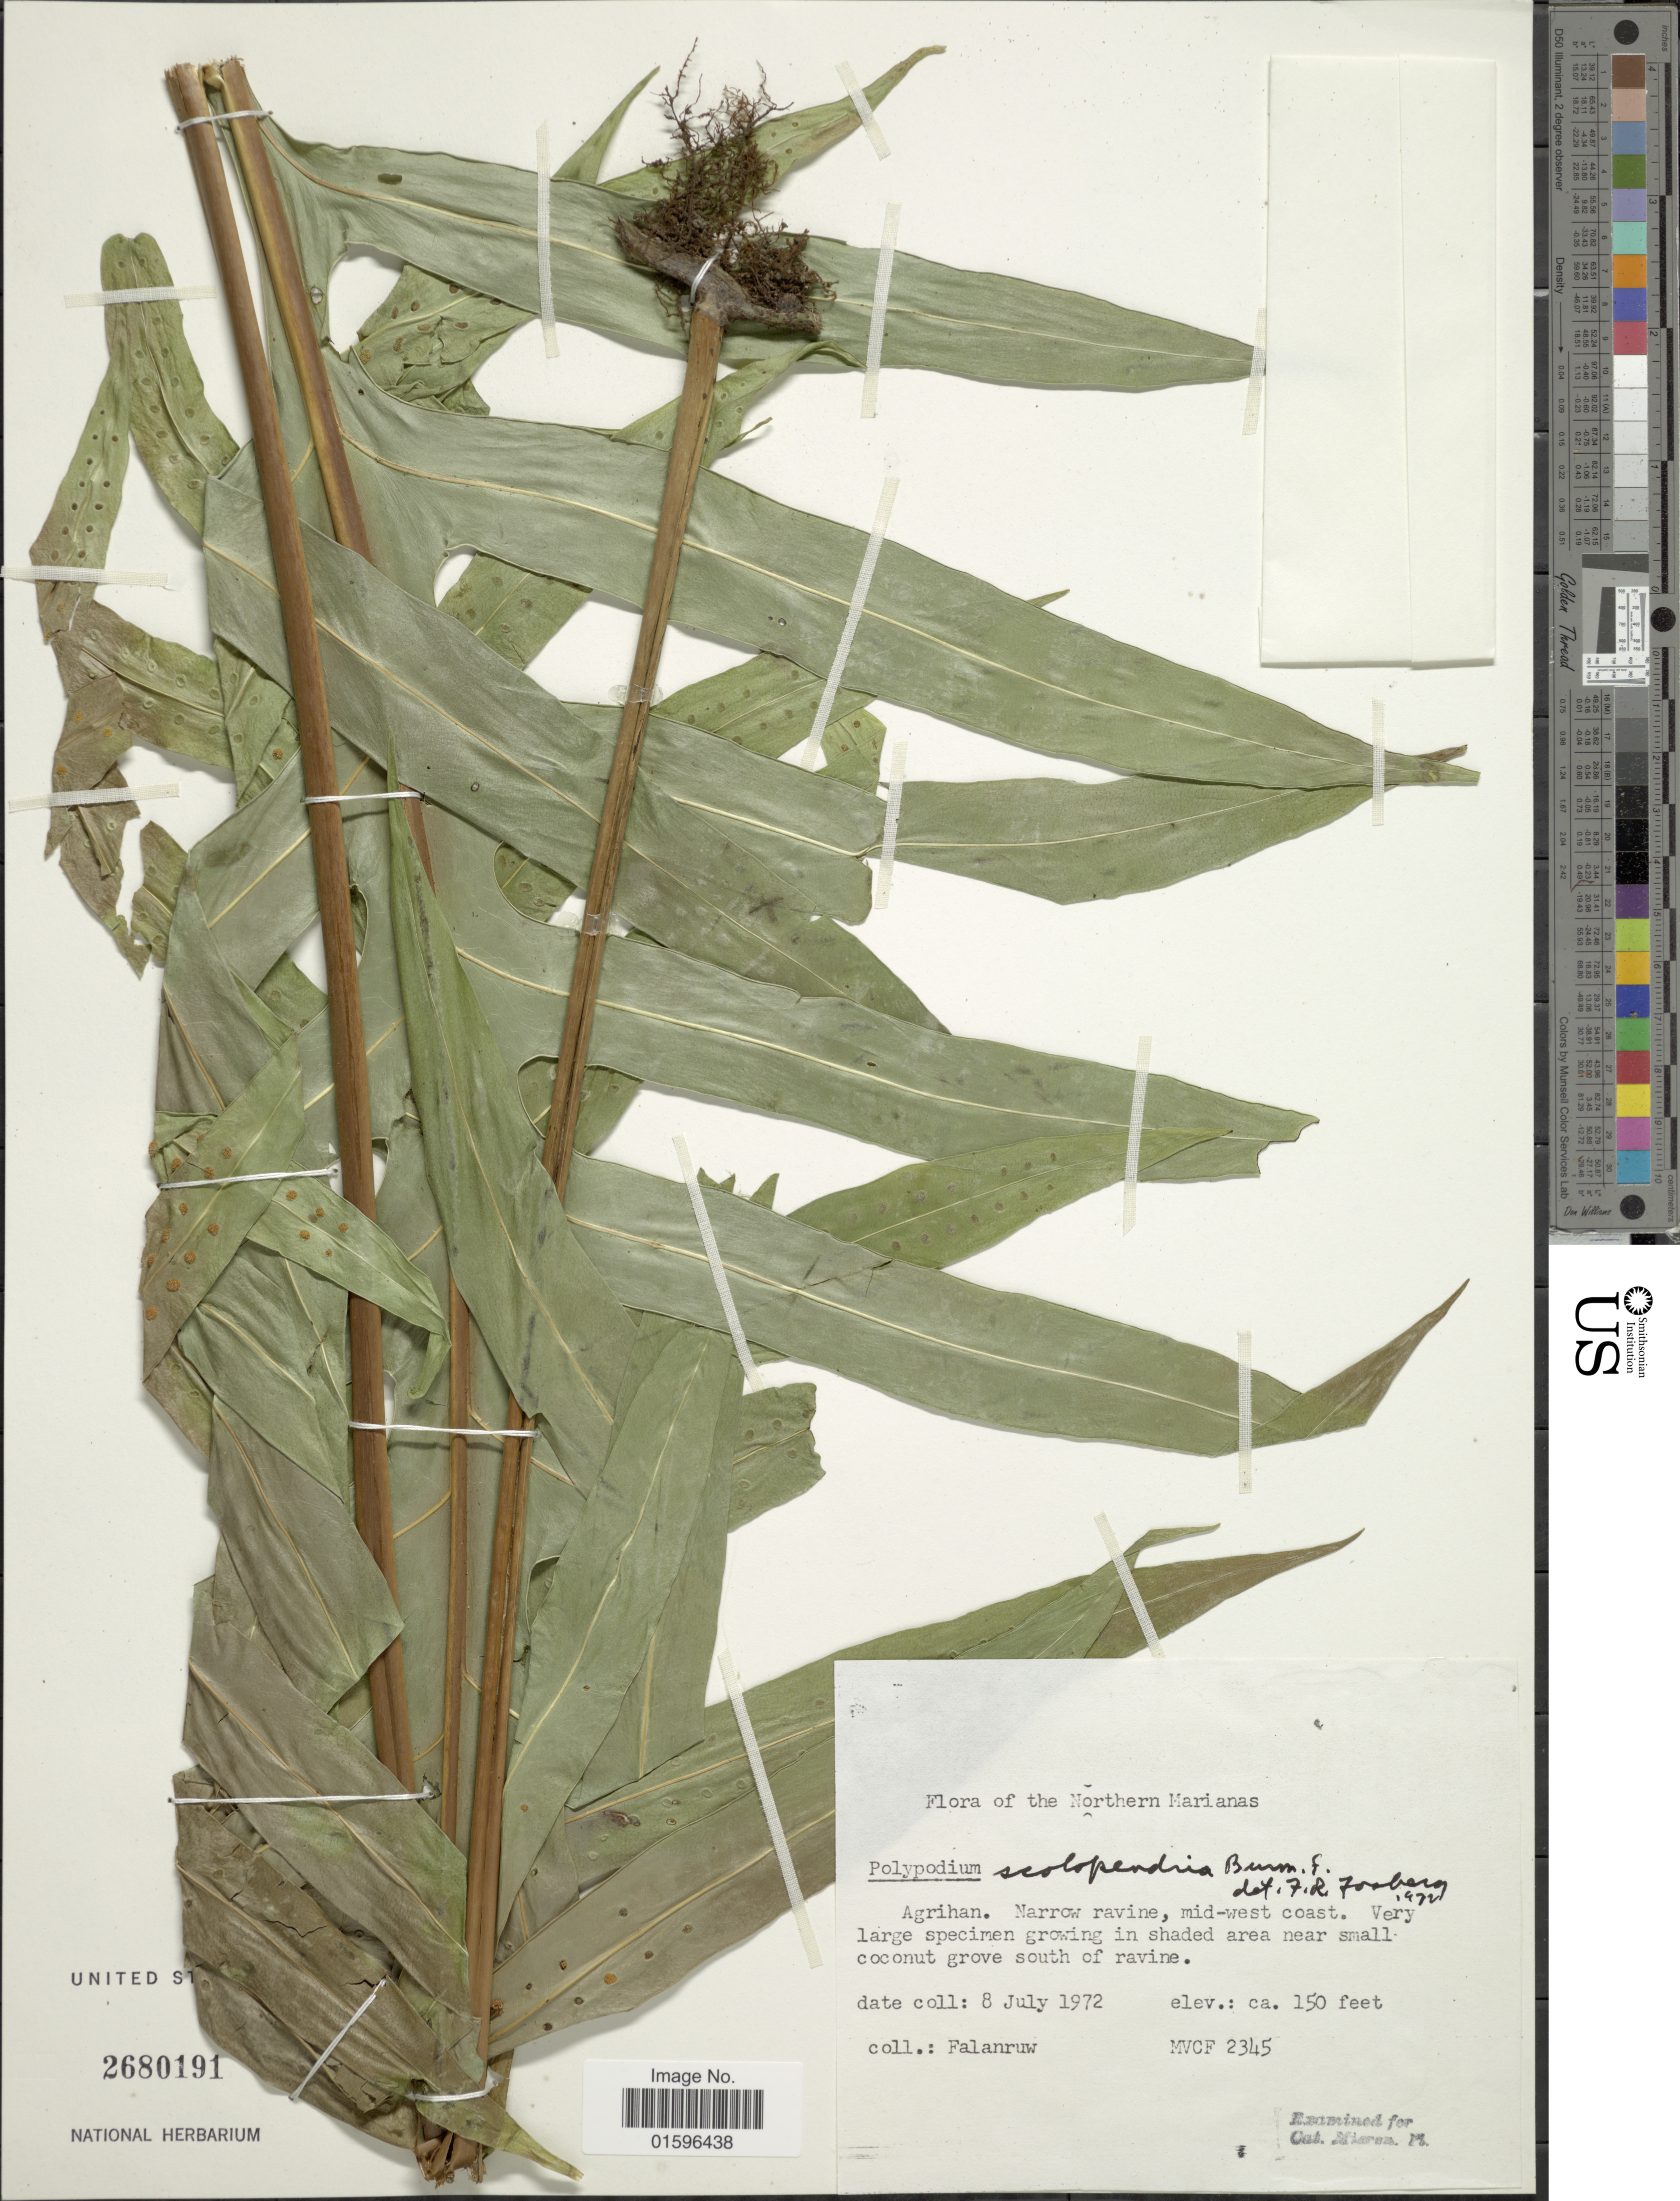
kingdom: Plantae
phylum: Tracheophyta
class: Polypodiopsida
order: Polypodiales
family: Polypodiaceae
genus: Polypodium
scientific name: Polypodium scolopendria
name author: Burm. f.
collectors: Falanruw, --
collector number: MVCF 2345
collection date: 1972-07-08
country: Northern Mariana Islands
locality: Northern Marianas, Agrihan. Narrow ravine, mid-west coast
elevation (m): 46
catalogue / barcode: US 2680191